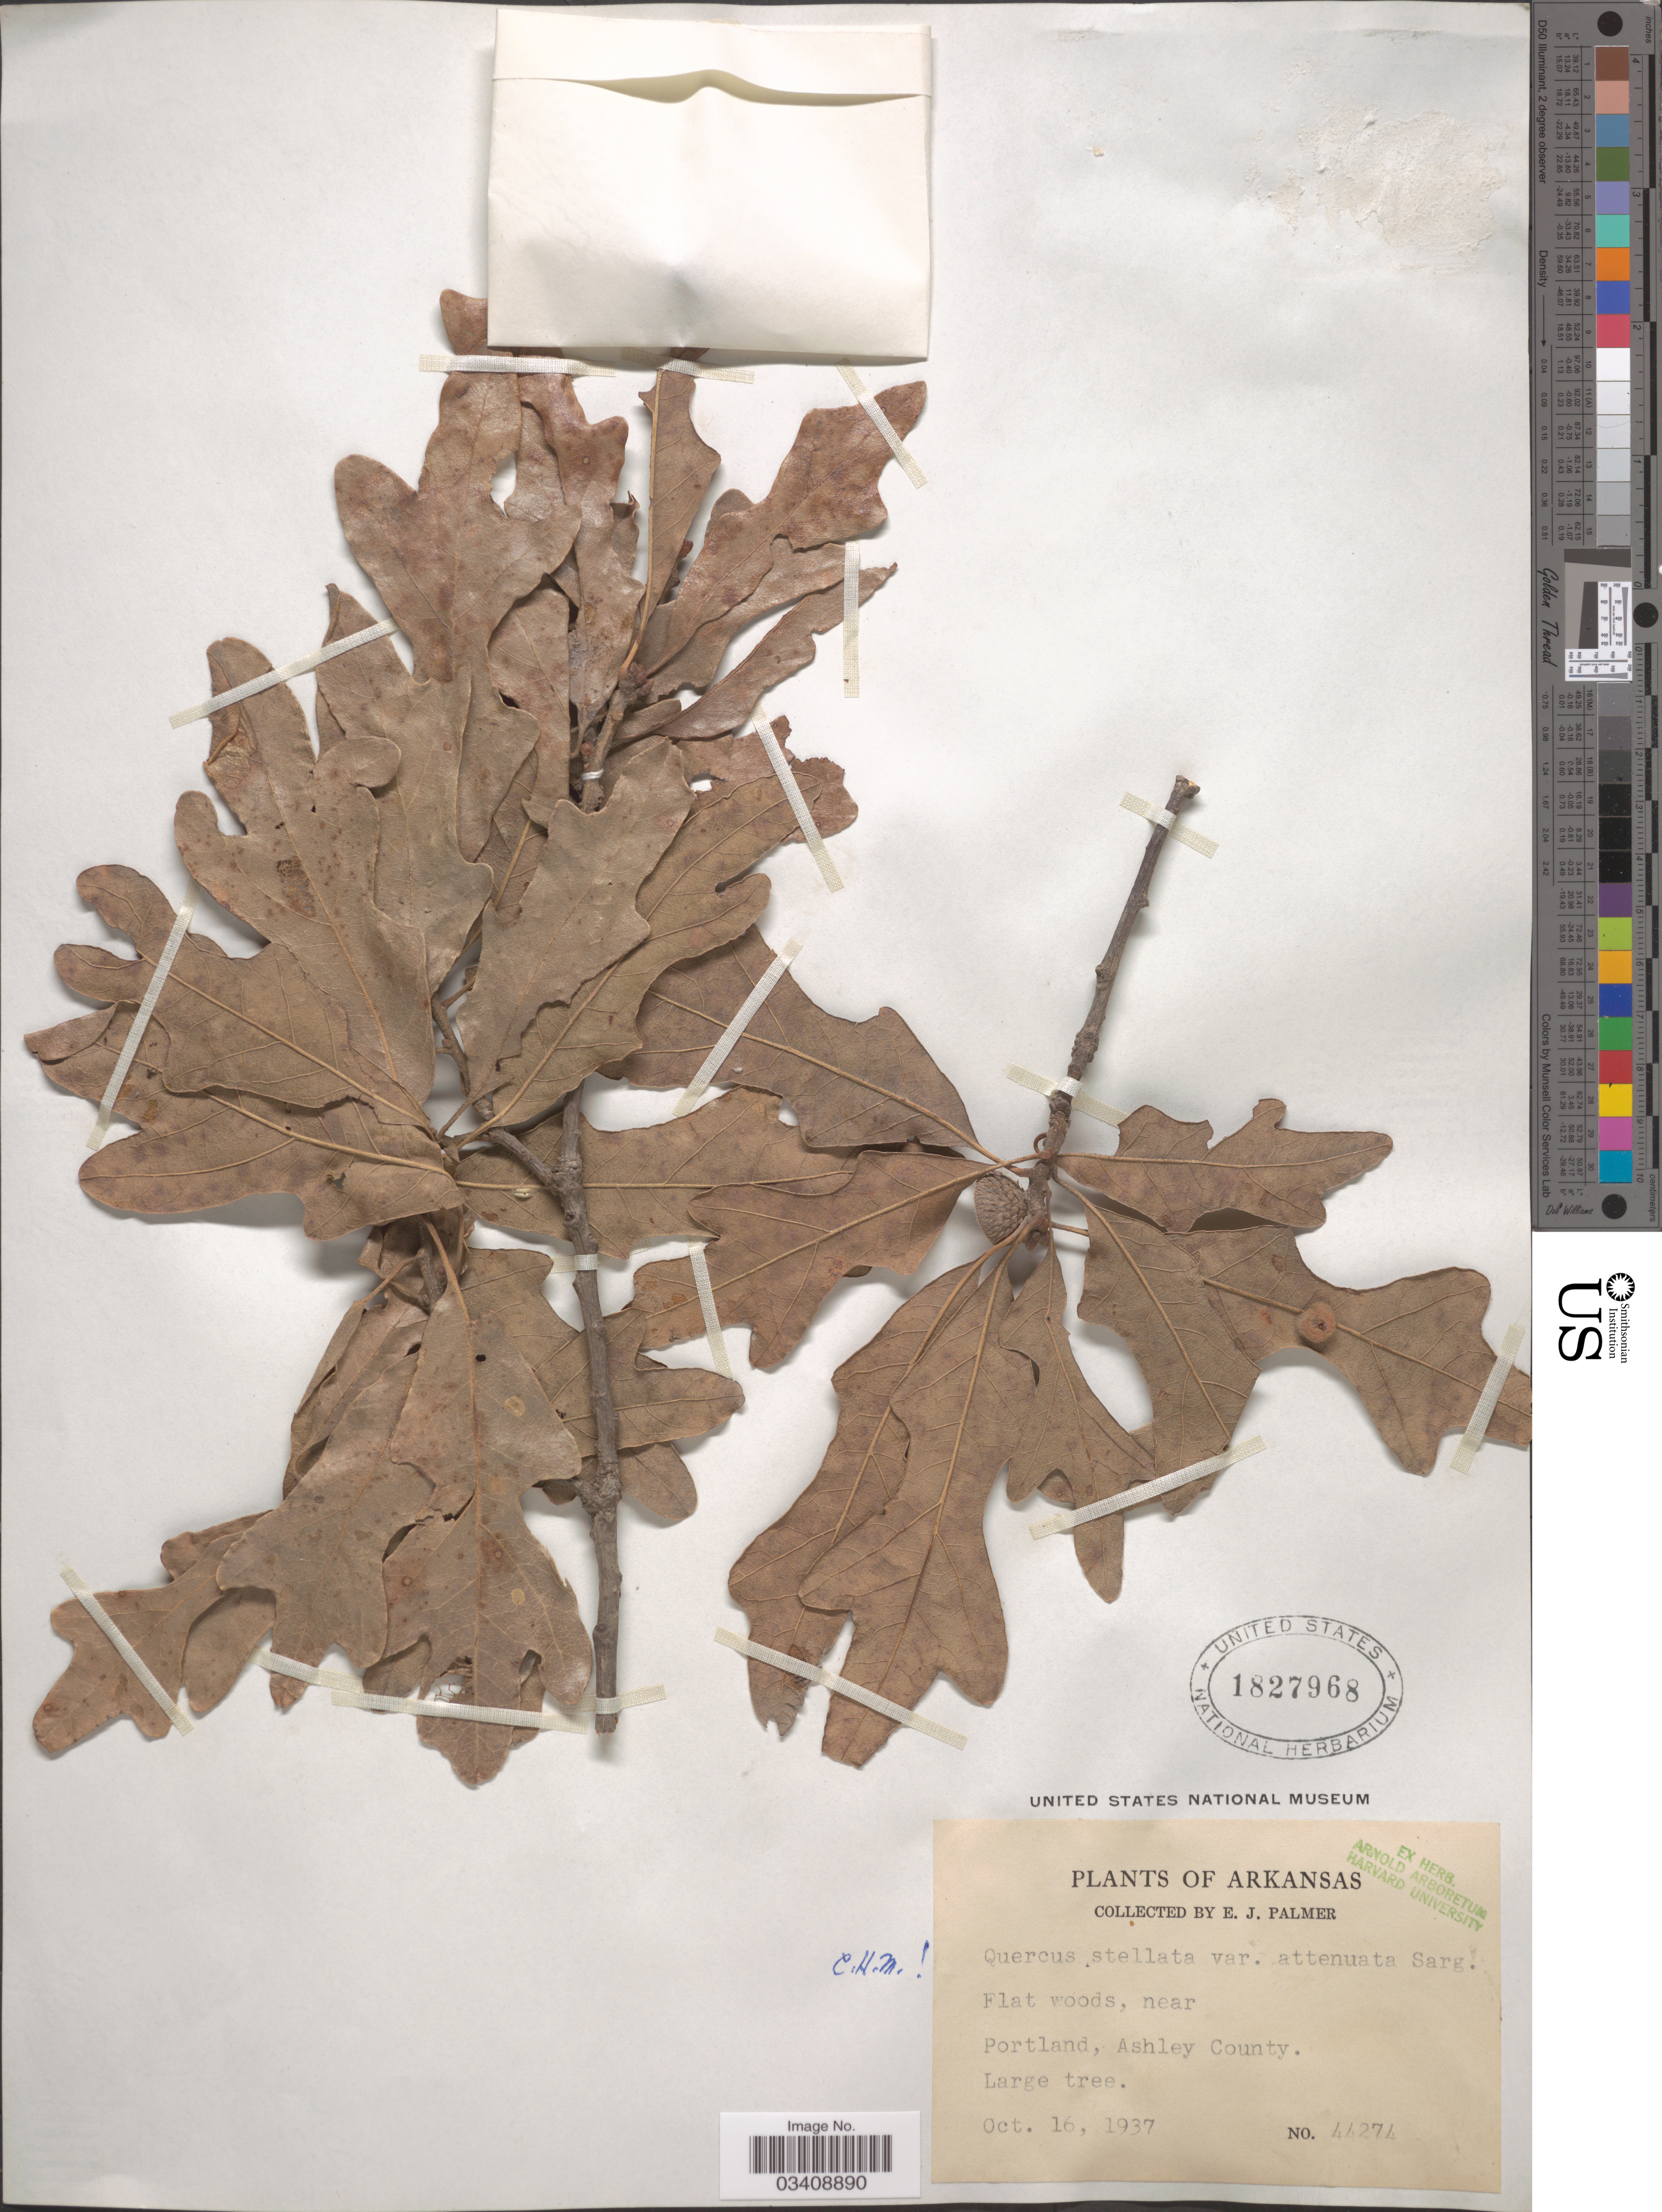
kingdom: Plantae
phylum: Tracheophyta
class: Magnoliopsida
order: Fagales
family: Fagaceae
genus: Quercus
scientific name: Quercus stellata var. attenuata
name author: Sarg.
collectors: E. J. Palmer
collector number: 44274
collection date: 1937-10-16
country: United States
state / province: Arkansas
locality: Near Portland, Ashley County.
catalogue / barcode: US 1827968